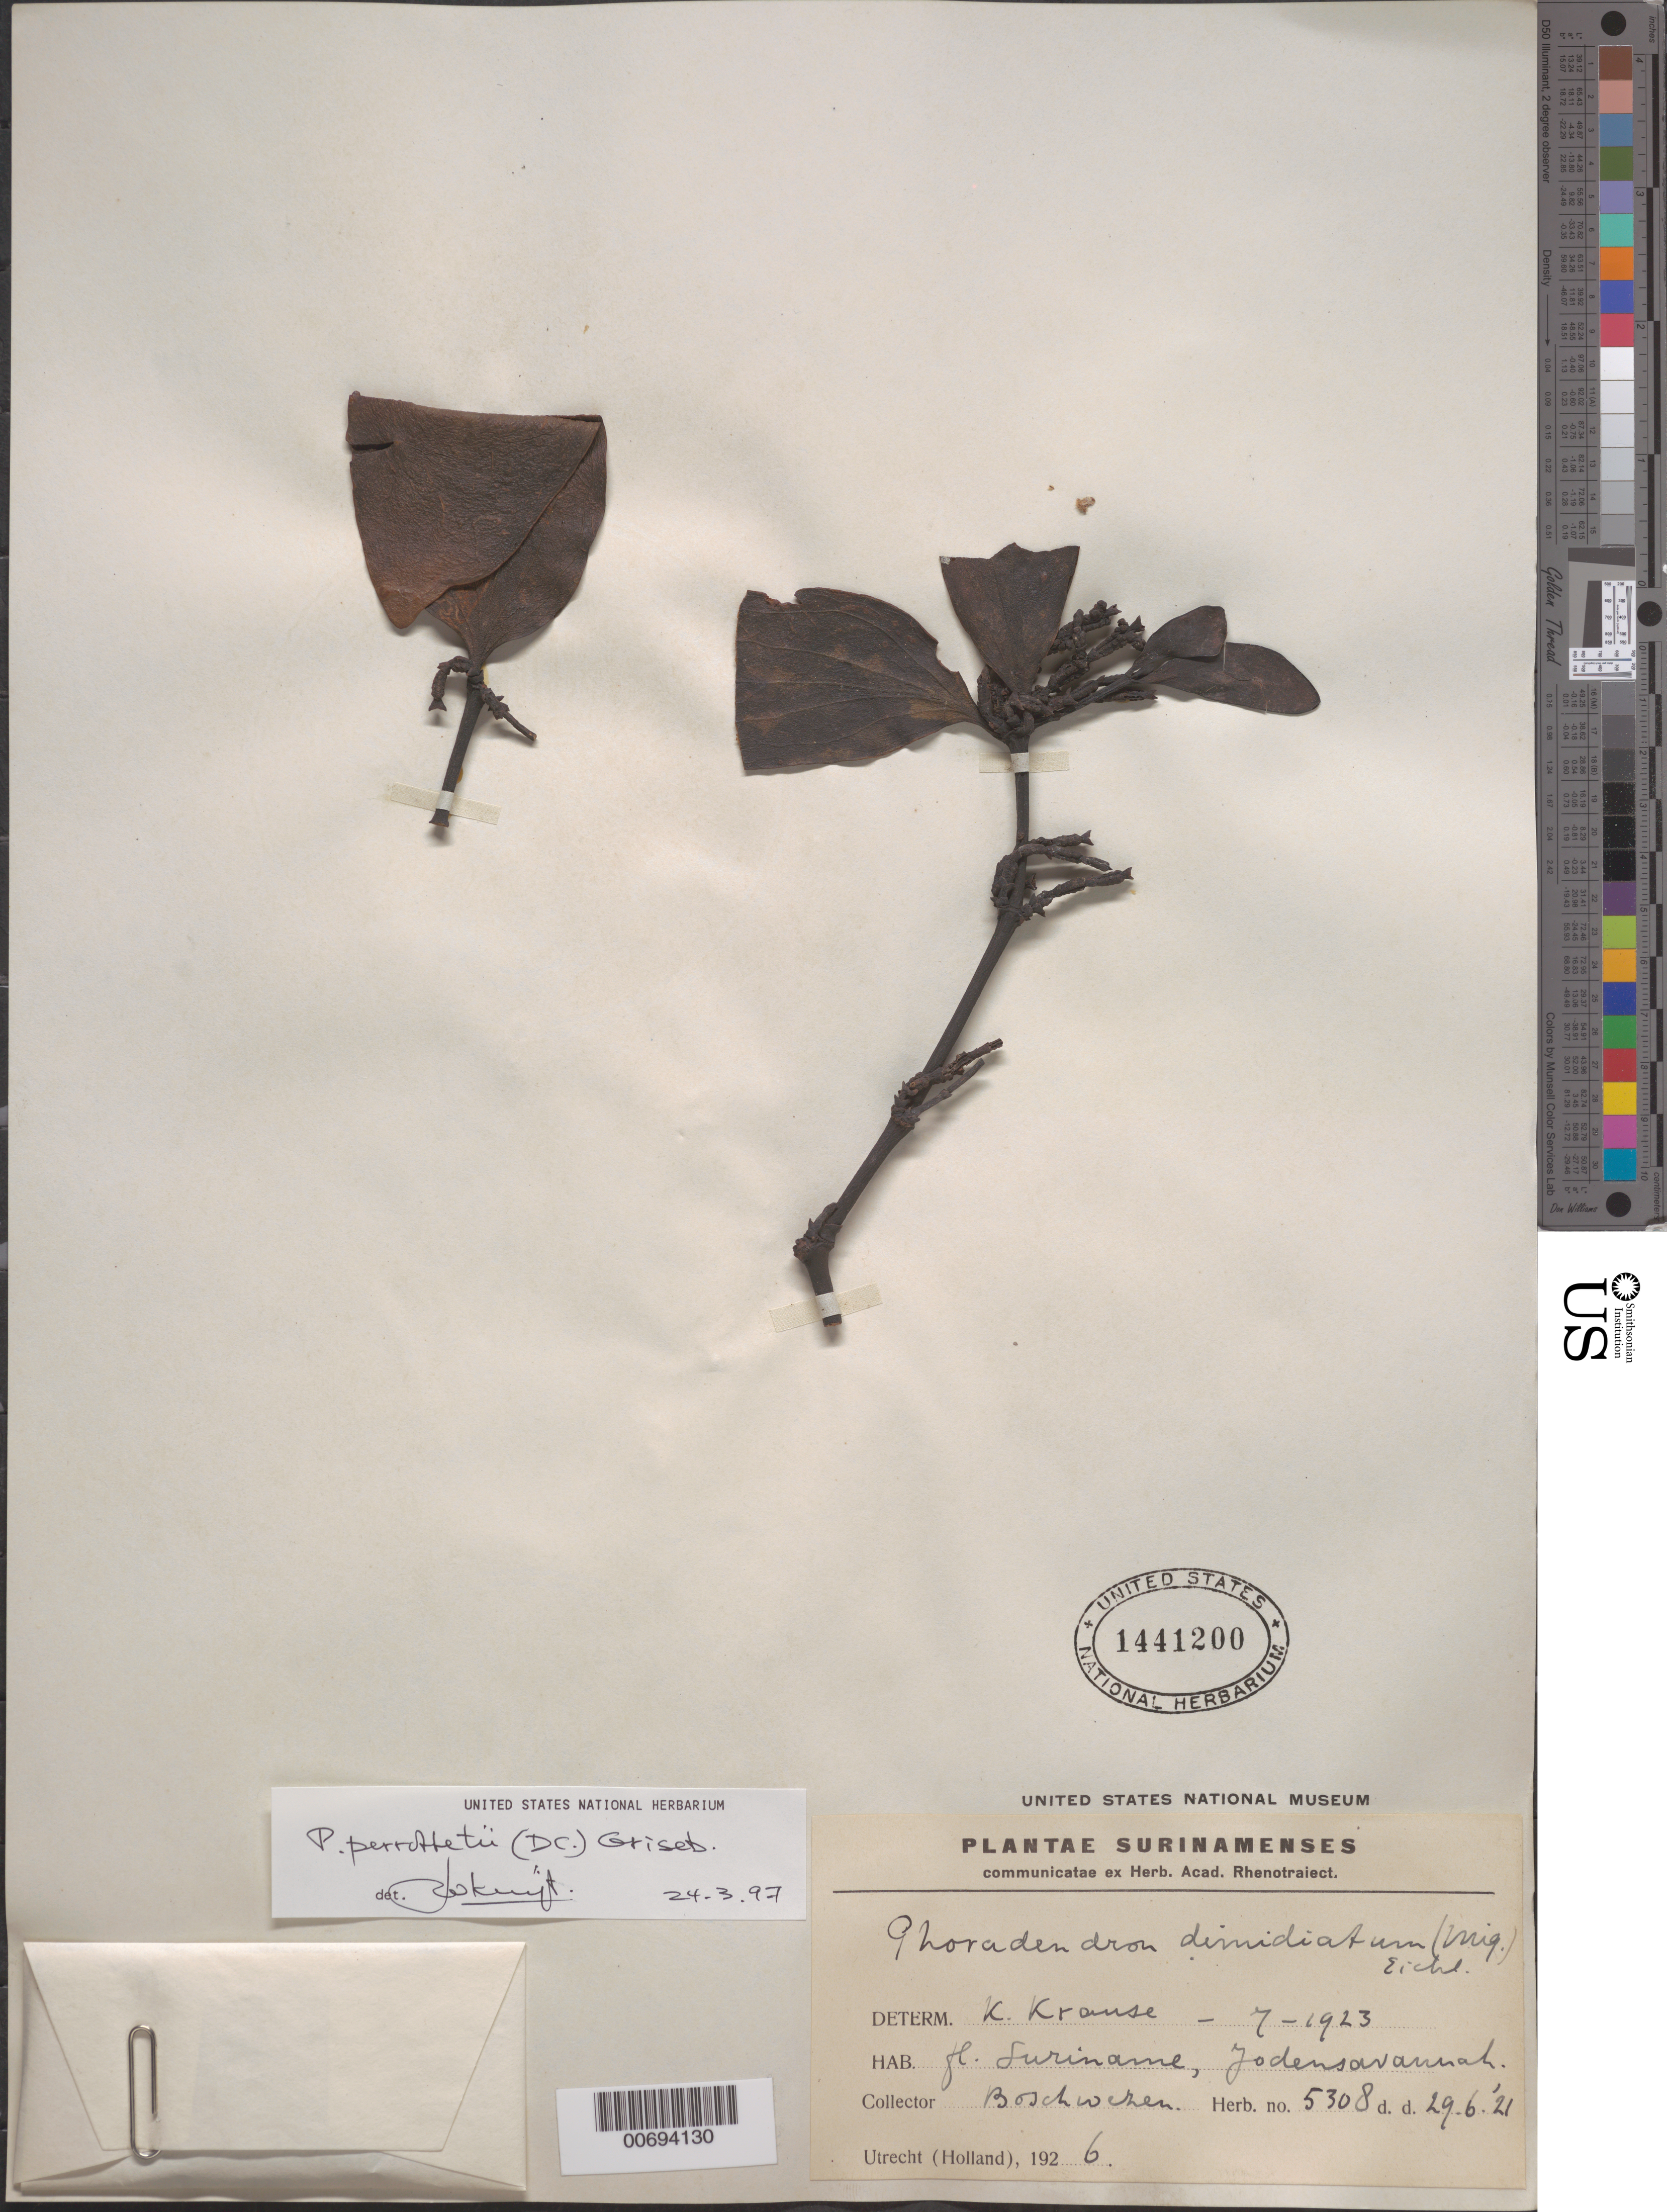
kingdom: Plantae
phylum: Tracheophyta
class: Magnoliopsida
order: Santalales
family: Viscaceae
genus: Phoradendron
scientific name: Phoradendron perrottetii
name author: (DC.) Eichler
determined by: Kuijt, Job, (CANADA)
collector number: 5308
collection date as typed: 29-Jun-21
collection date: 1921-06-29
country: Suriname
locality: Jodensavanne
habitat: Savanna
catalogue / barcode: US 1441200